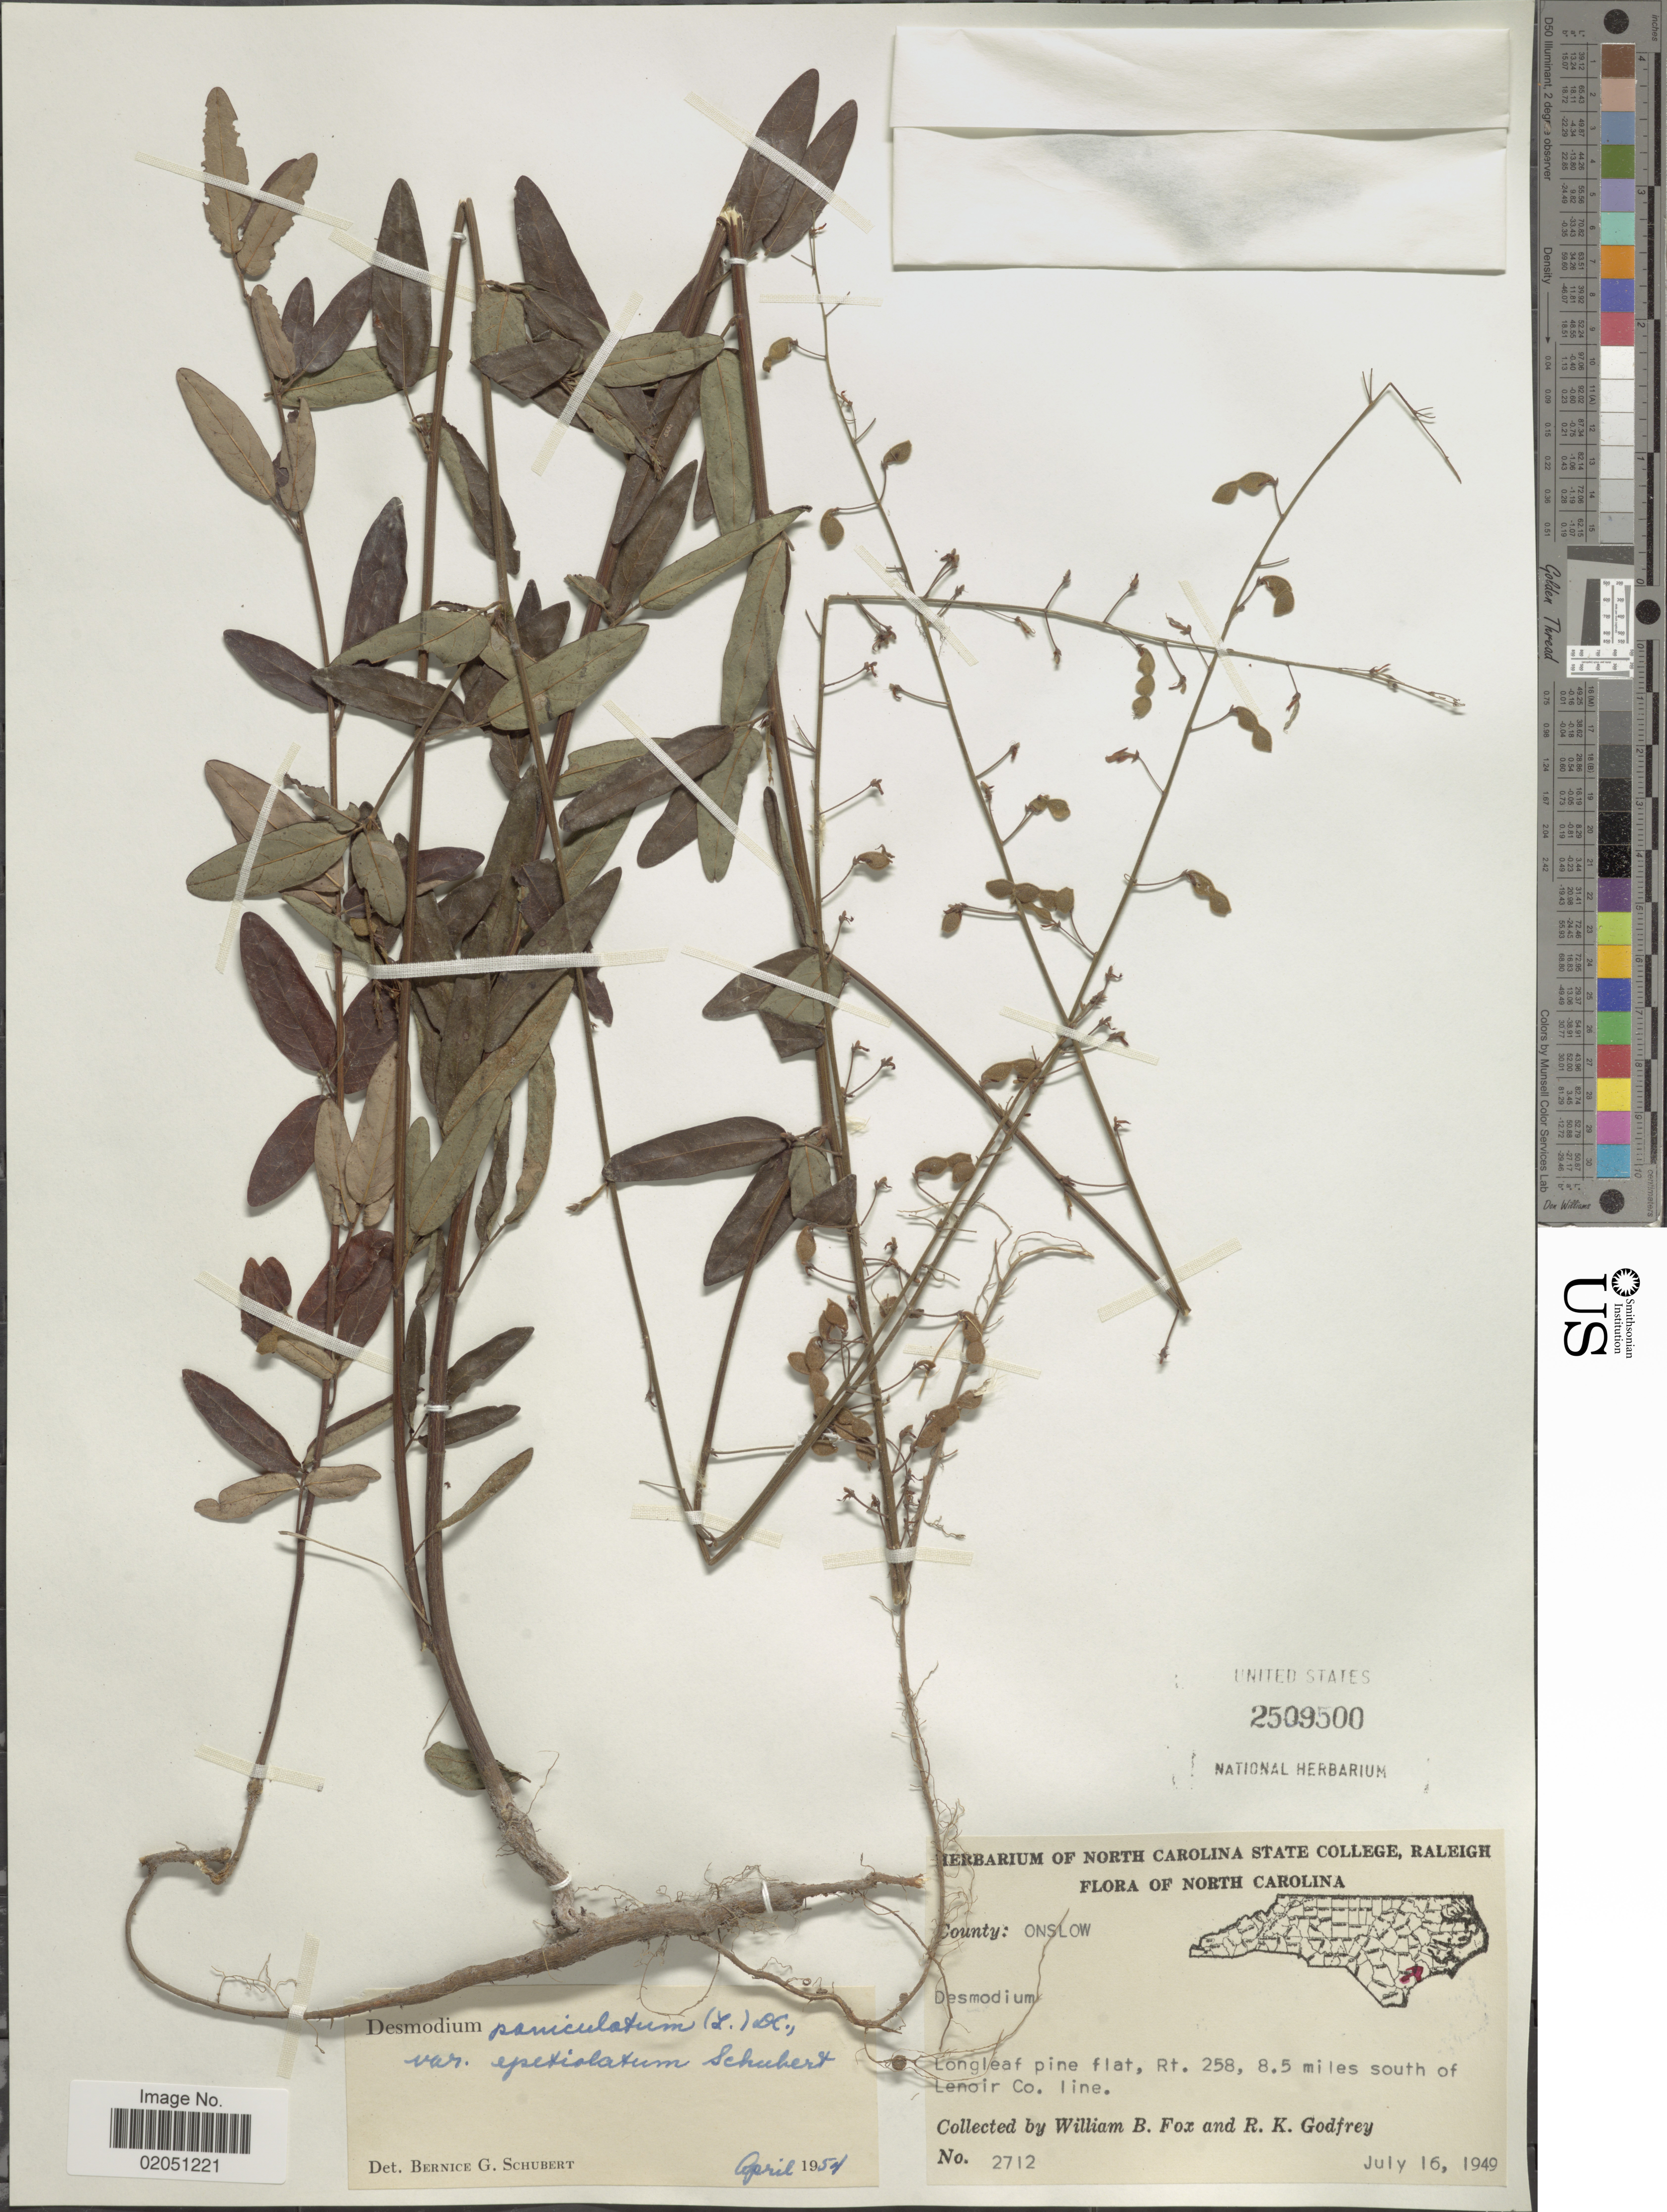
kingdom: Plantae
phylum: Tracheophyta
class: Magnoliopsida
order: Fabales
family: Fabaceae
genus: Desmodium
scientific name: Desmodium paniculatum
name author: (L.) DC.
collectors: W. B. Fox & R. K. Godfrey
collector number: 2712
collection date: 1949-07-16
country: United States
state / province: North Carolina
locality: County: Onslow, Longleaf pine flat, Rt 258, 8.5 miles south of Lenoir Co line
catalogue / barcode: US 2509500